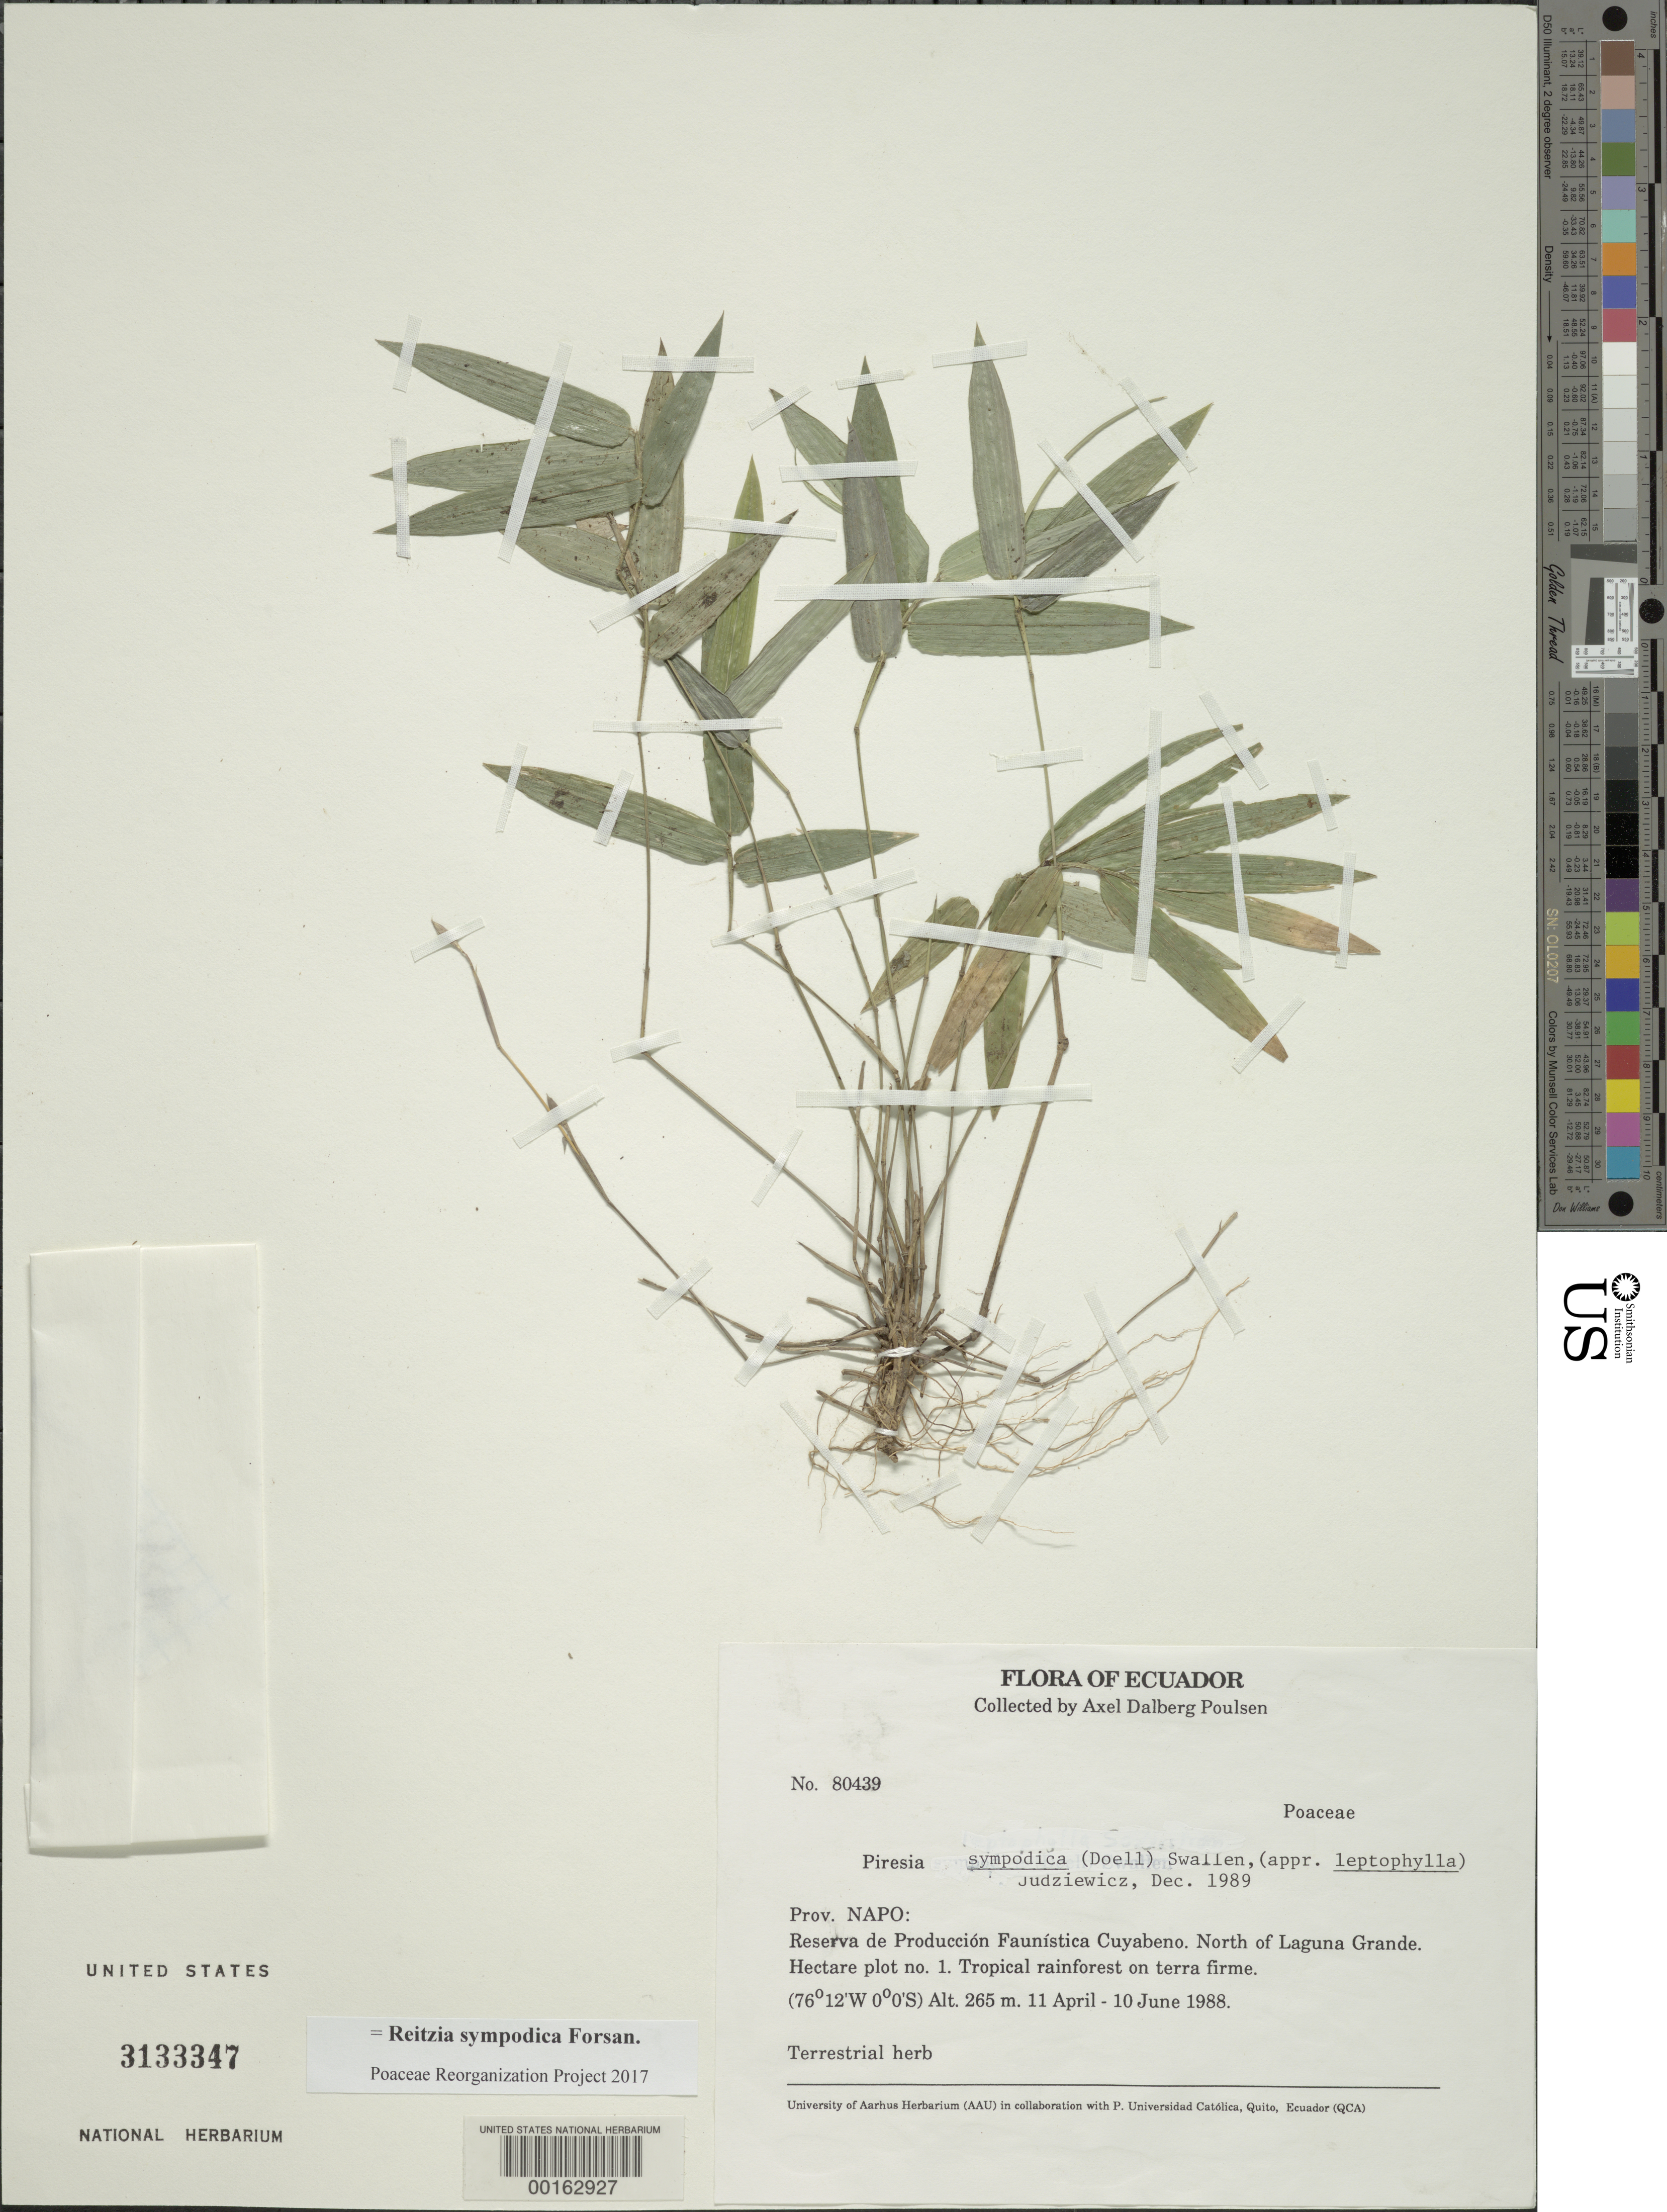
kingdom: Plantae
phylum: Tracheophyta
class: Liliopsida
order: Poales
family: Poaceae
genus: Reitzia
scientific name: Reitzia sympodica ined. 2019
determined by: Poaceae Reorganization Project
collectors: A. Poulsen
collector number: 80439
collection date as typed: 11 Apr 1988 to 10 Jun 1988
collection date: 1988-04-11/1988-06-10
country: Ecuador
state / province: Napo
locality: N of Laguna Grande, Reserva de produccion faunistica cuyabeno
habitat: Tropical rainforest on terra firme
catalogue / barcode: US 3133347